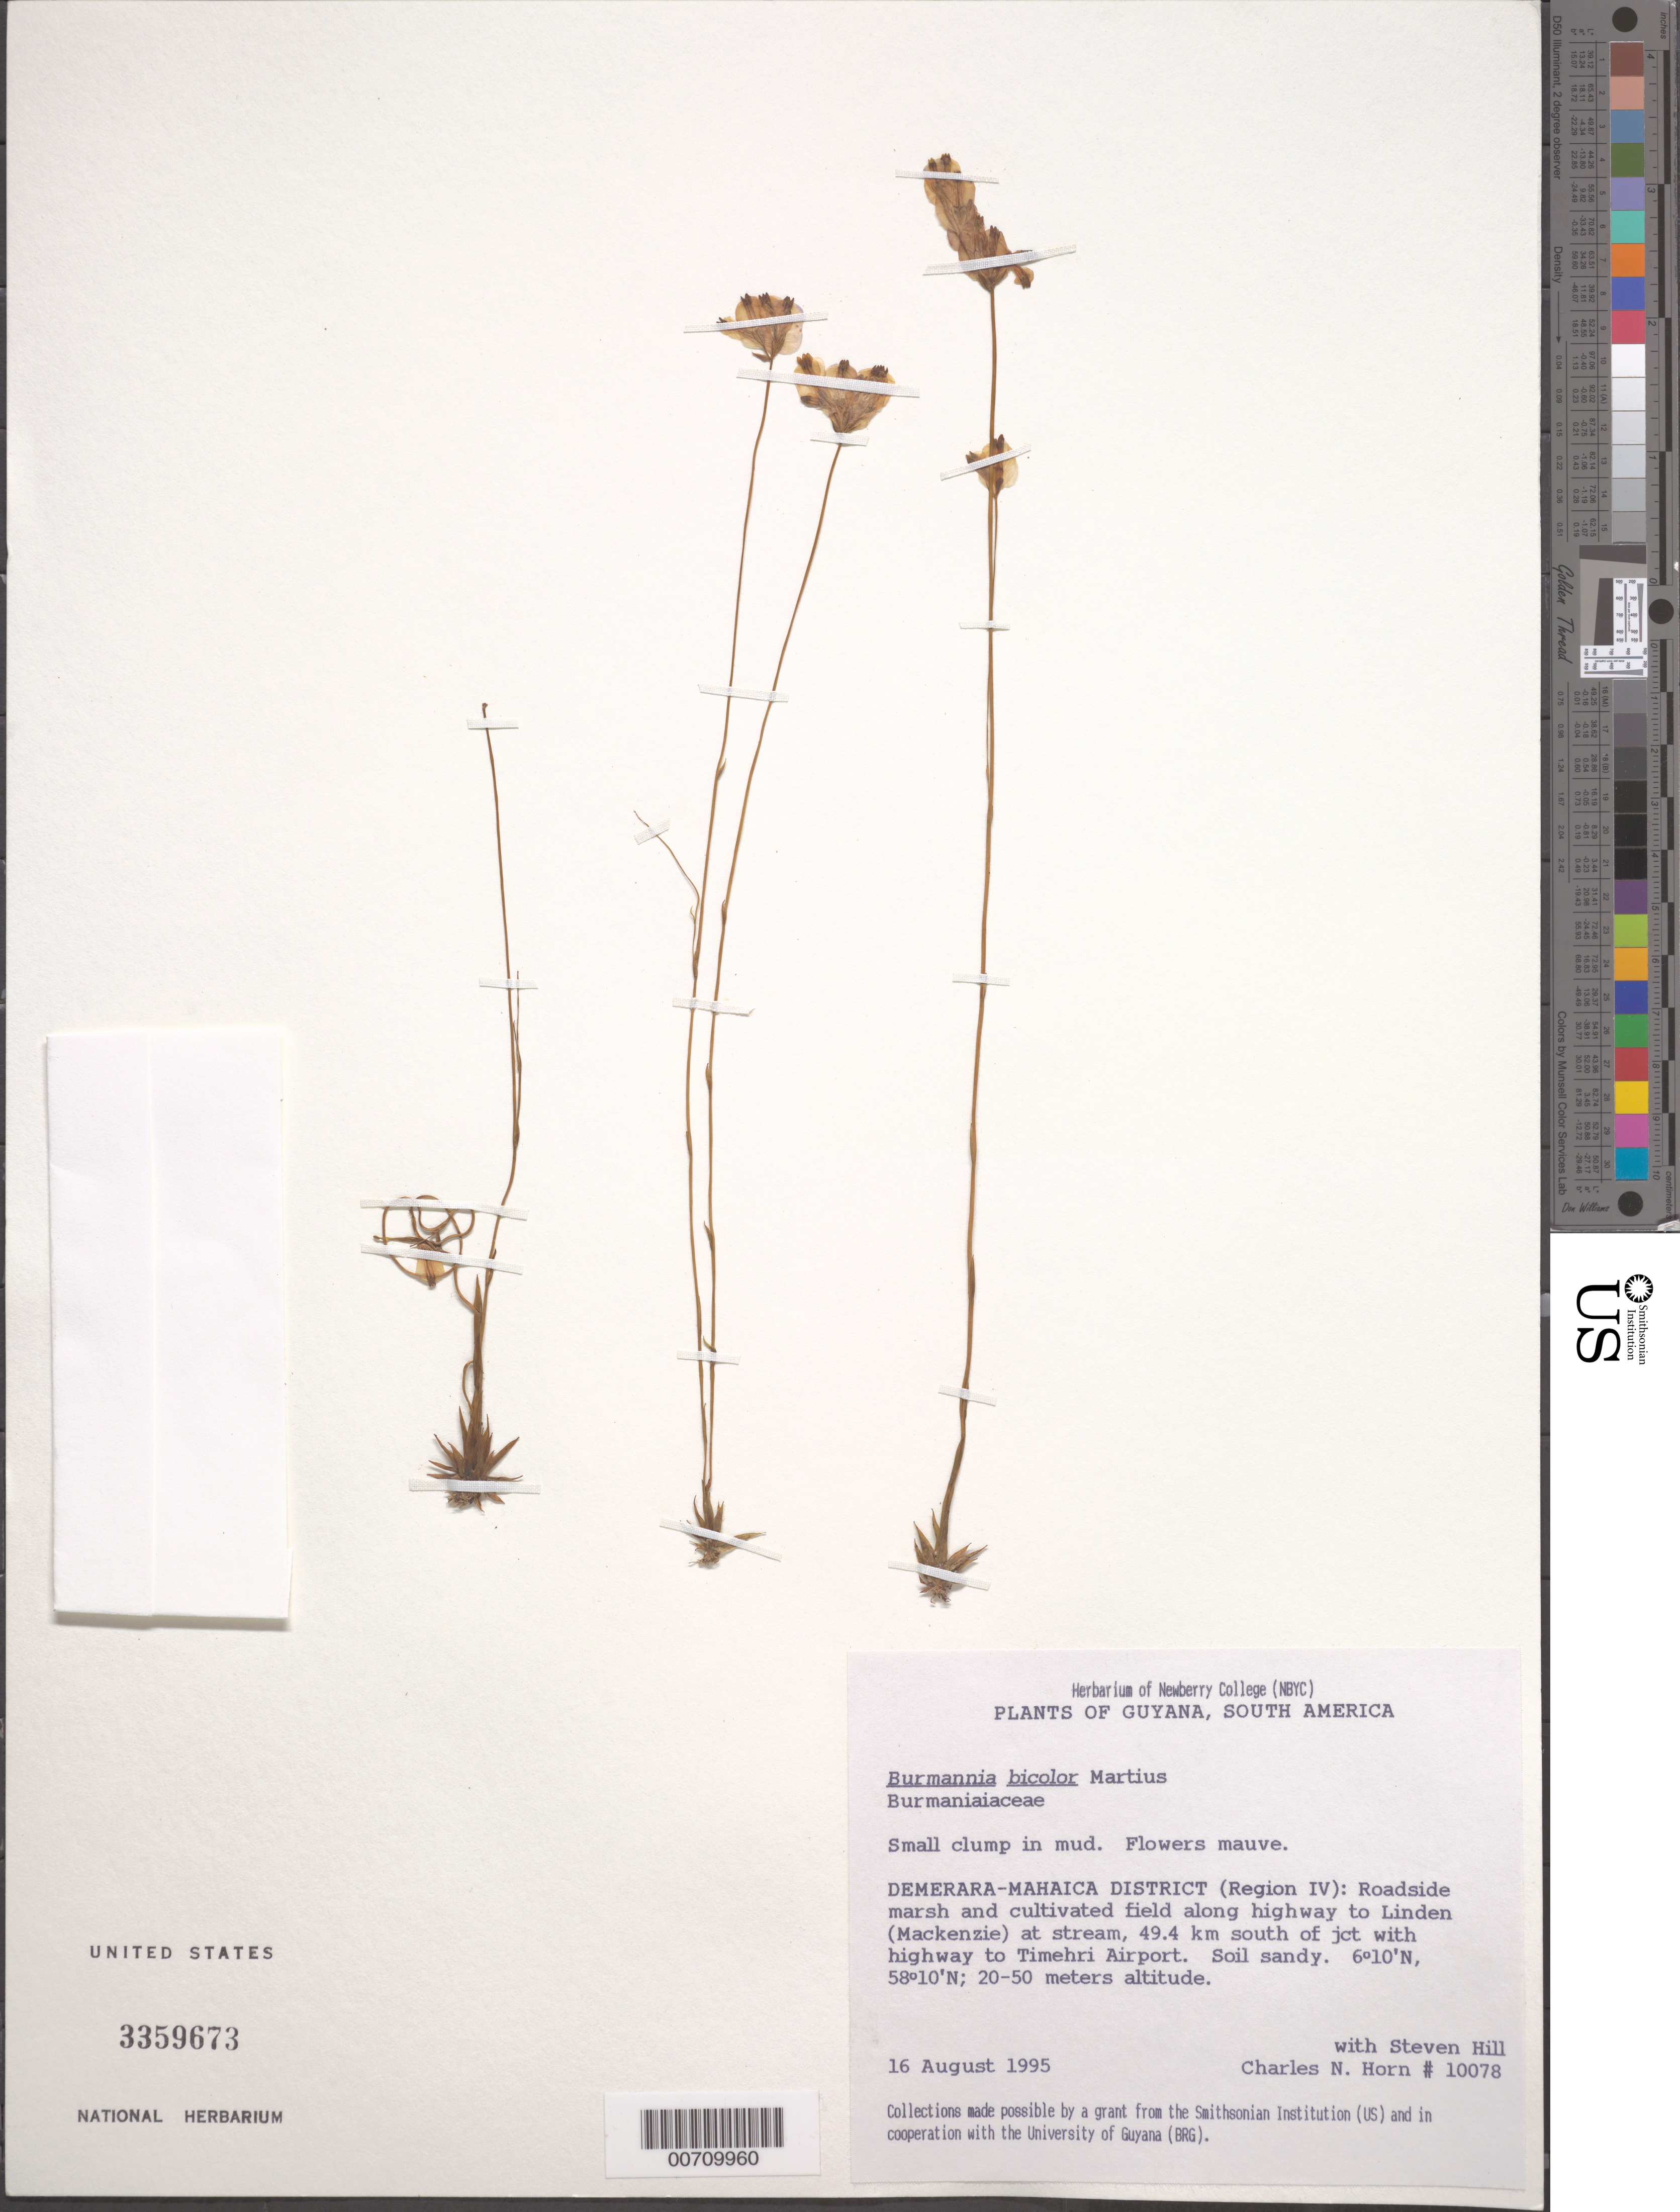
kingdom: Plantae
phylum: Tracheophyta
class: Liliopsida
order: Dioscoreales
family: Burmanniaceae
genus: Burmannia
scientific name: Burmannia bicolor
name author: Mart.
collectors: C. N. Horn & S. Hill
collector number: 10078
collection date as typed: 16-Aug-95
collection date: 1995-08-16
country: Guyana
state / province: Demerara-Mahaica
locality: Linden (Mackenzie) Hwy., 49 km S of juct. with hwy to Timehri Airport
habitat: Roadside marsh and cultivated field along highway, soil sandy. Small clump in mud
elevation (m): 20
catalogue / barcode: US 3359673